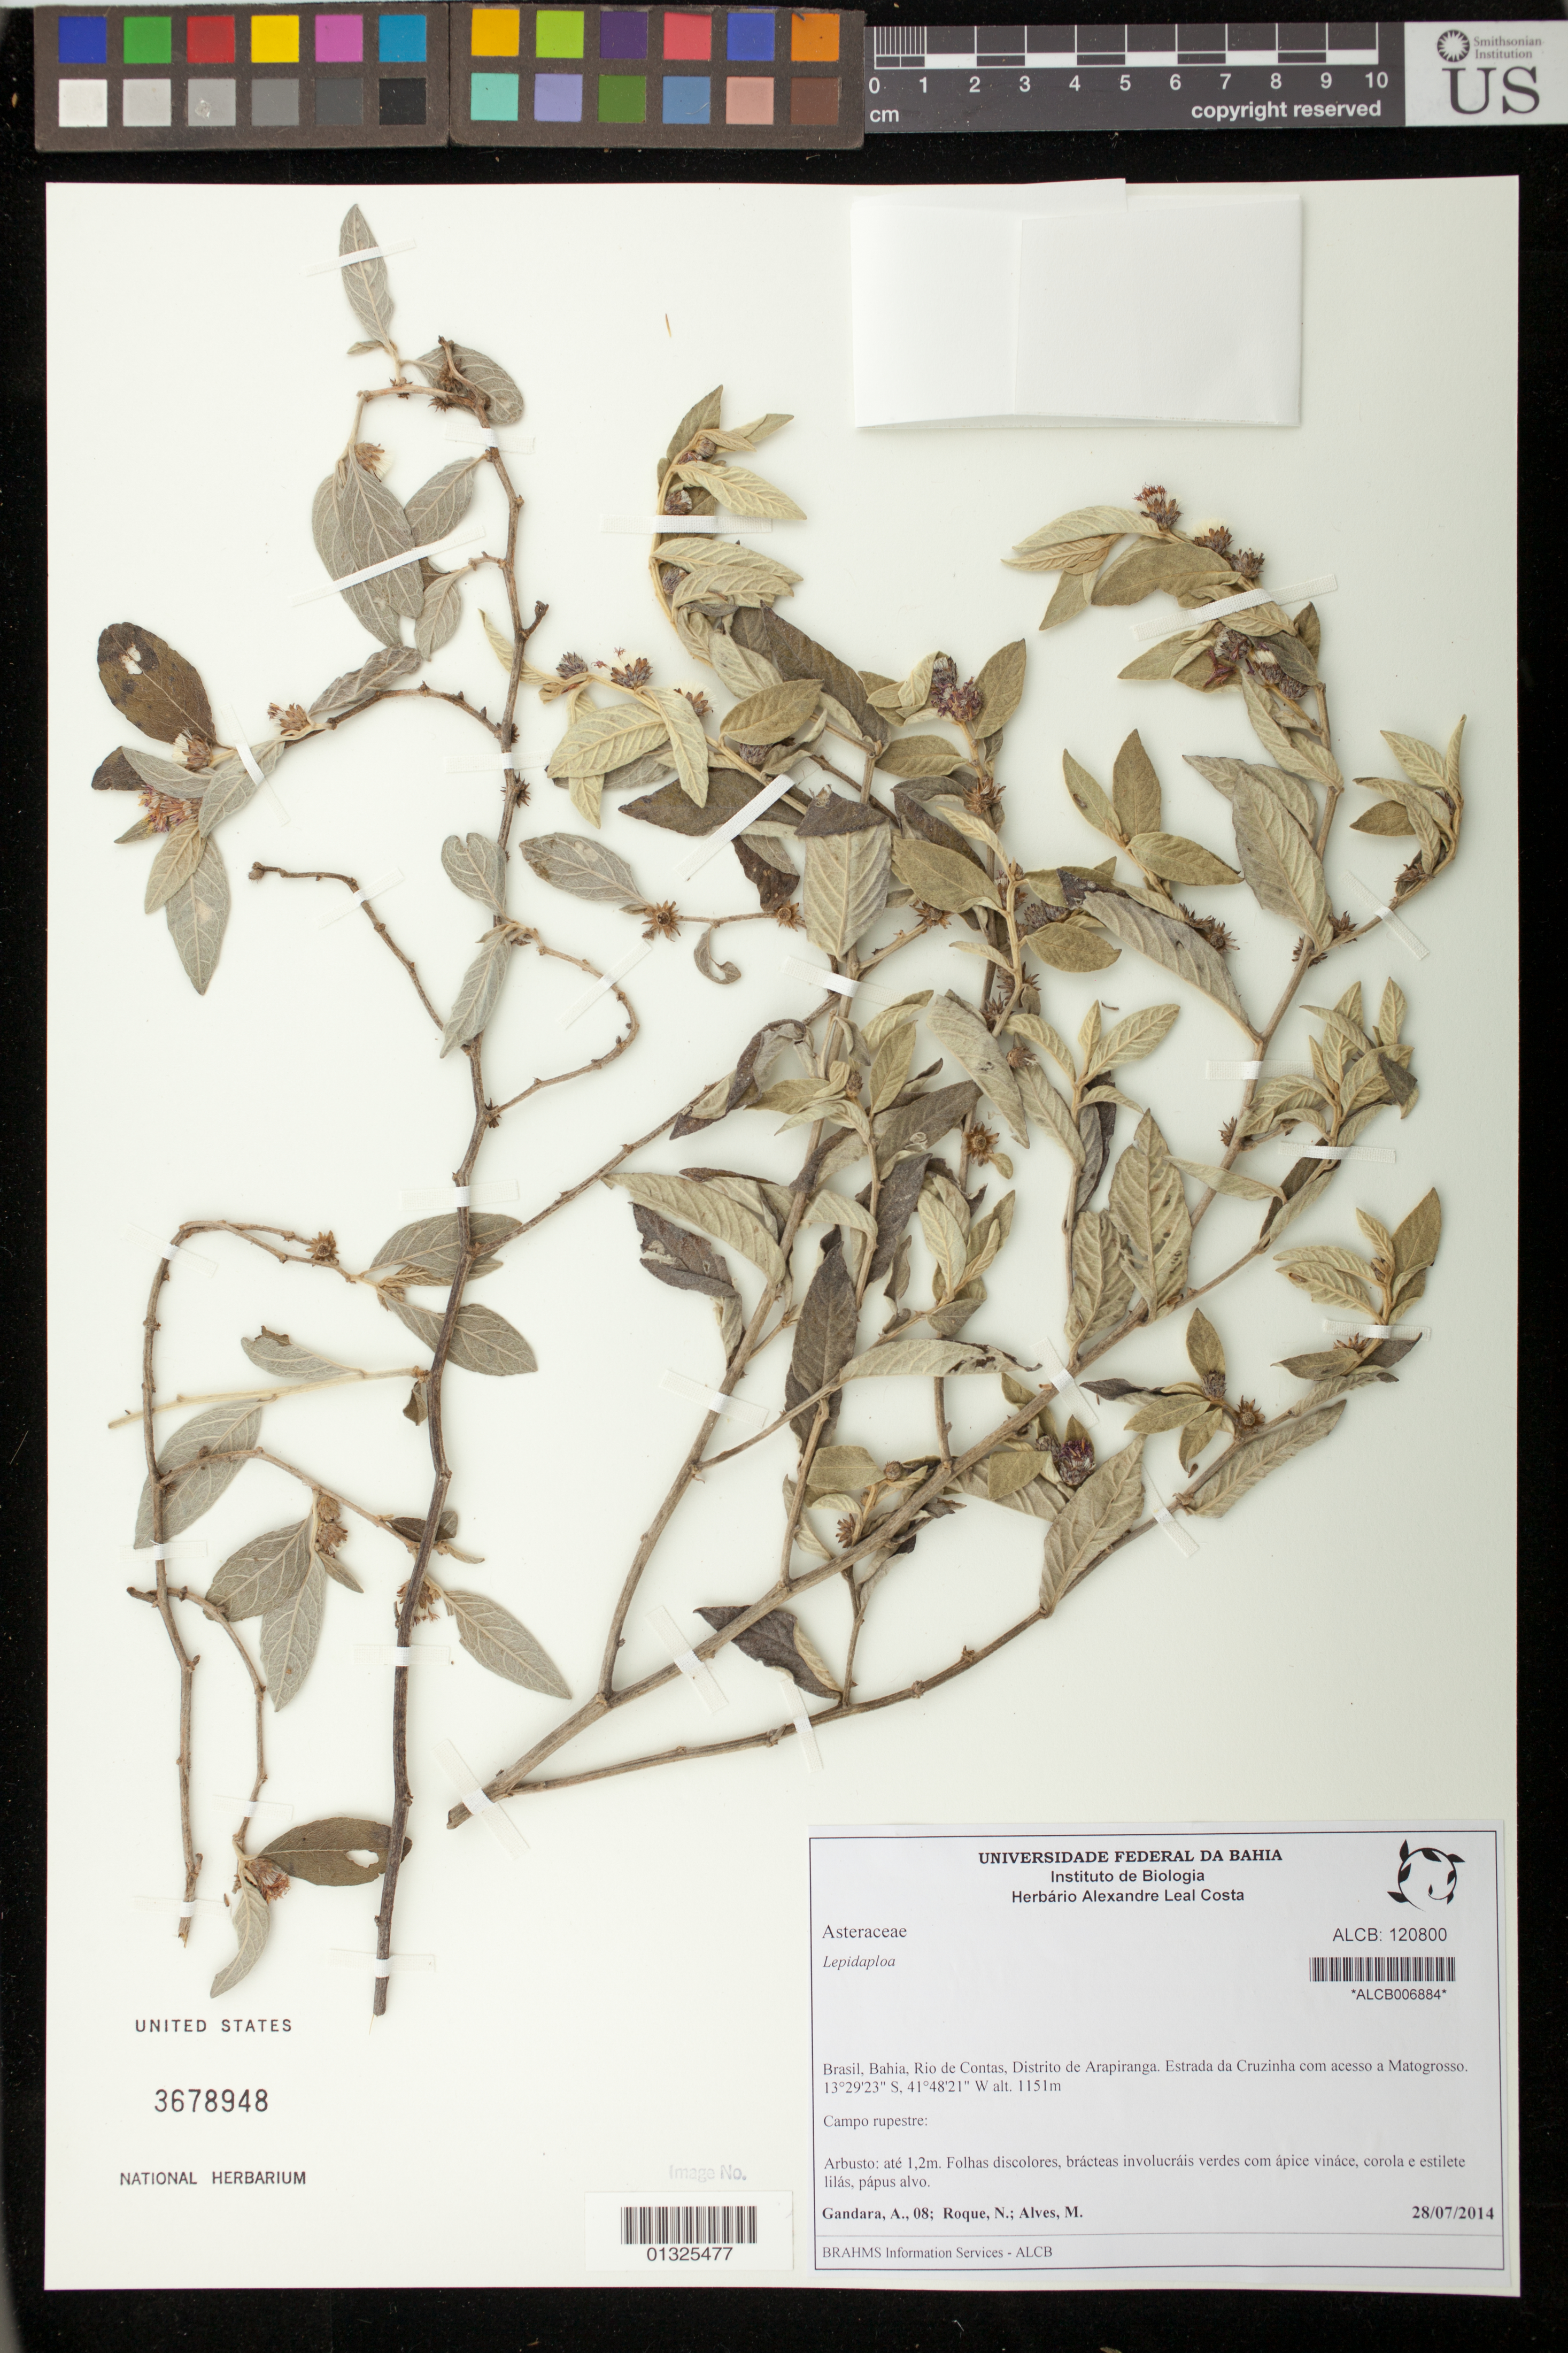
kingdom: Plantae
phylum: Tracheophyta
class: Magnoliopsida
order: Asterales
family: Asteraceae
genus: Lepidaploa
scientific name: Lepidaploa sp.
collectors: A. Gándara, N. Roque & M. Alves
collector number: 8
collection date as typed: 28 July 2014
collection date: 2014-07-28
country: Brazil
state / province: Bahia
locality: Rio de Contas, Distrito de Arapiranga, Estrada da Cruzinha com acesso a Matogrosso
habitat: Campo rupestre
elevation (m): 1151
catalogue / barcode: US 3678948